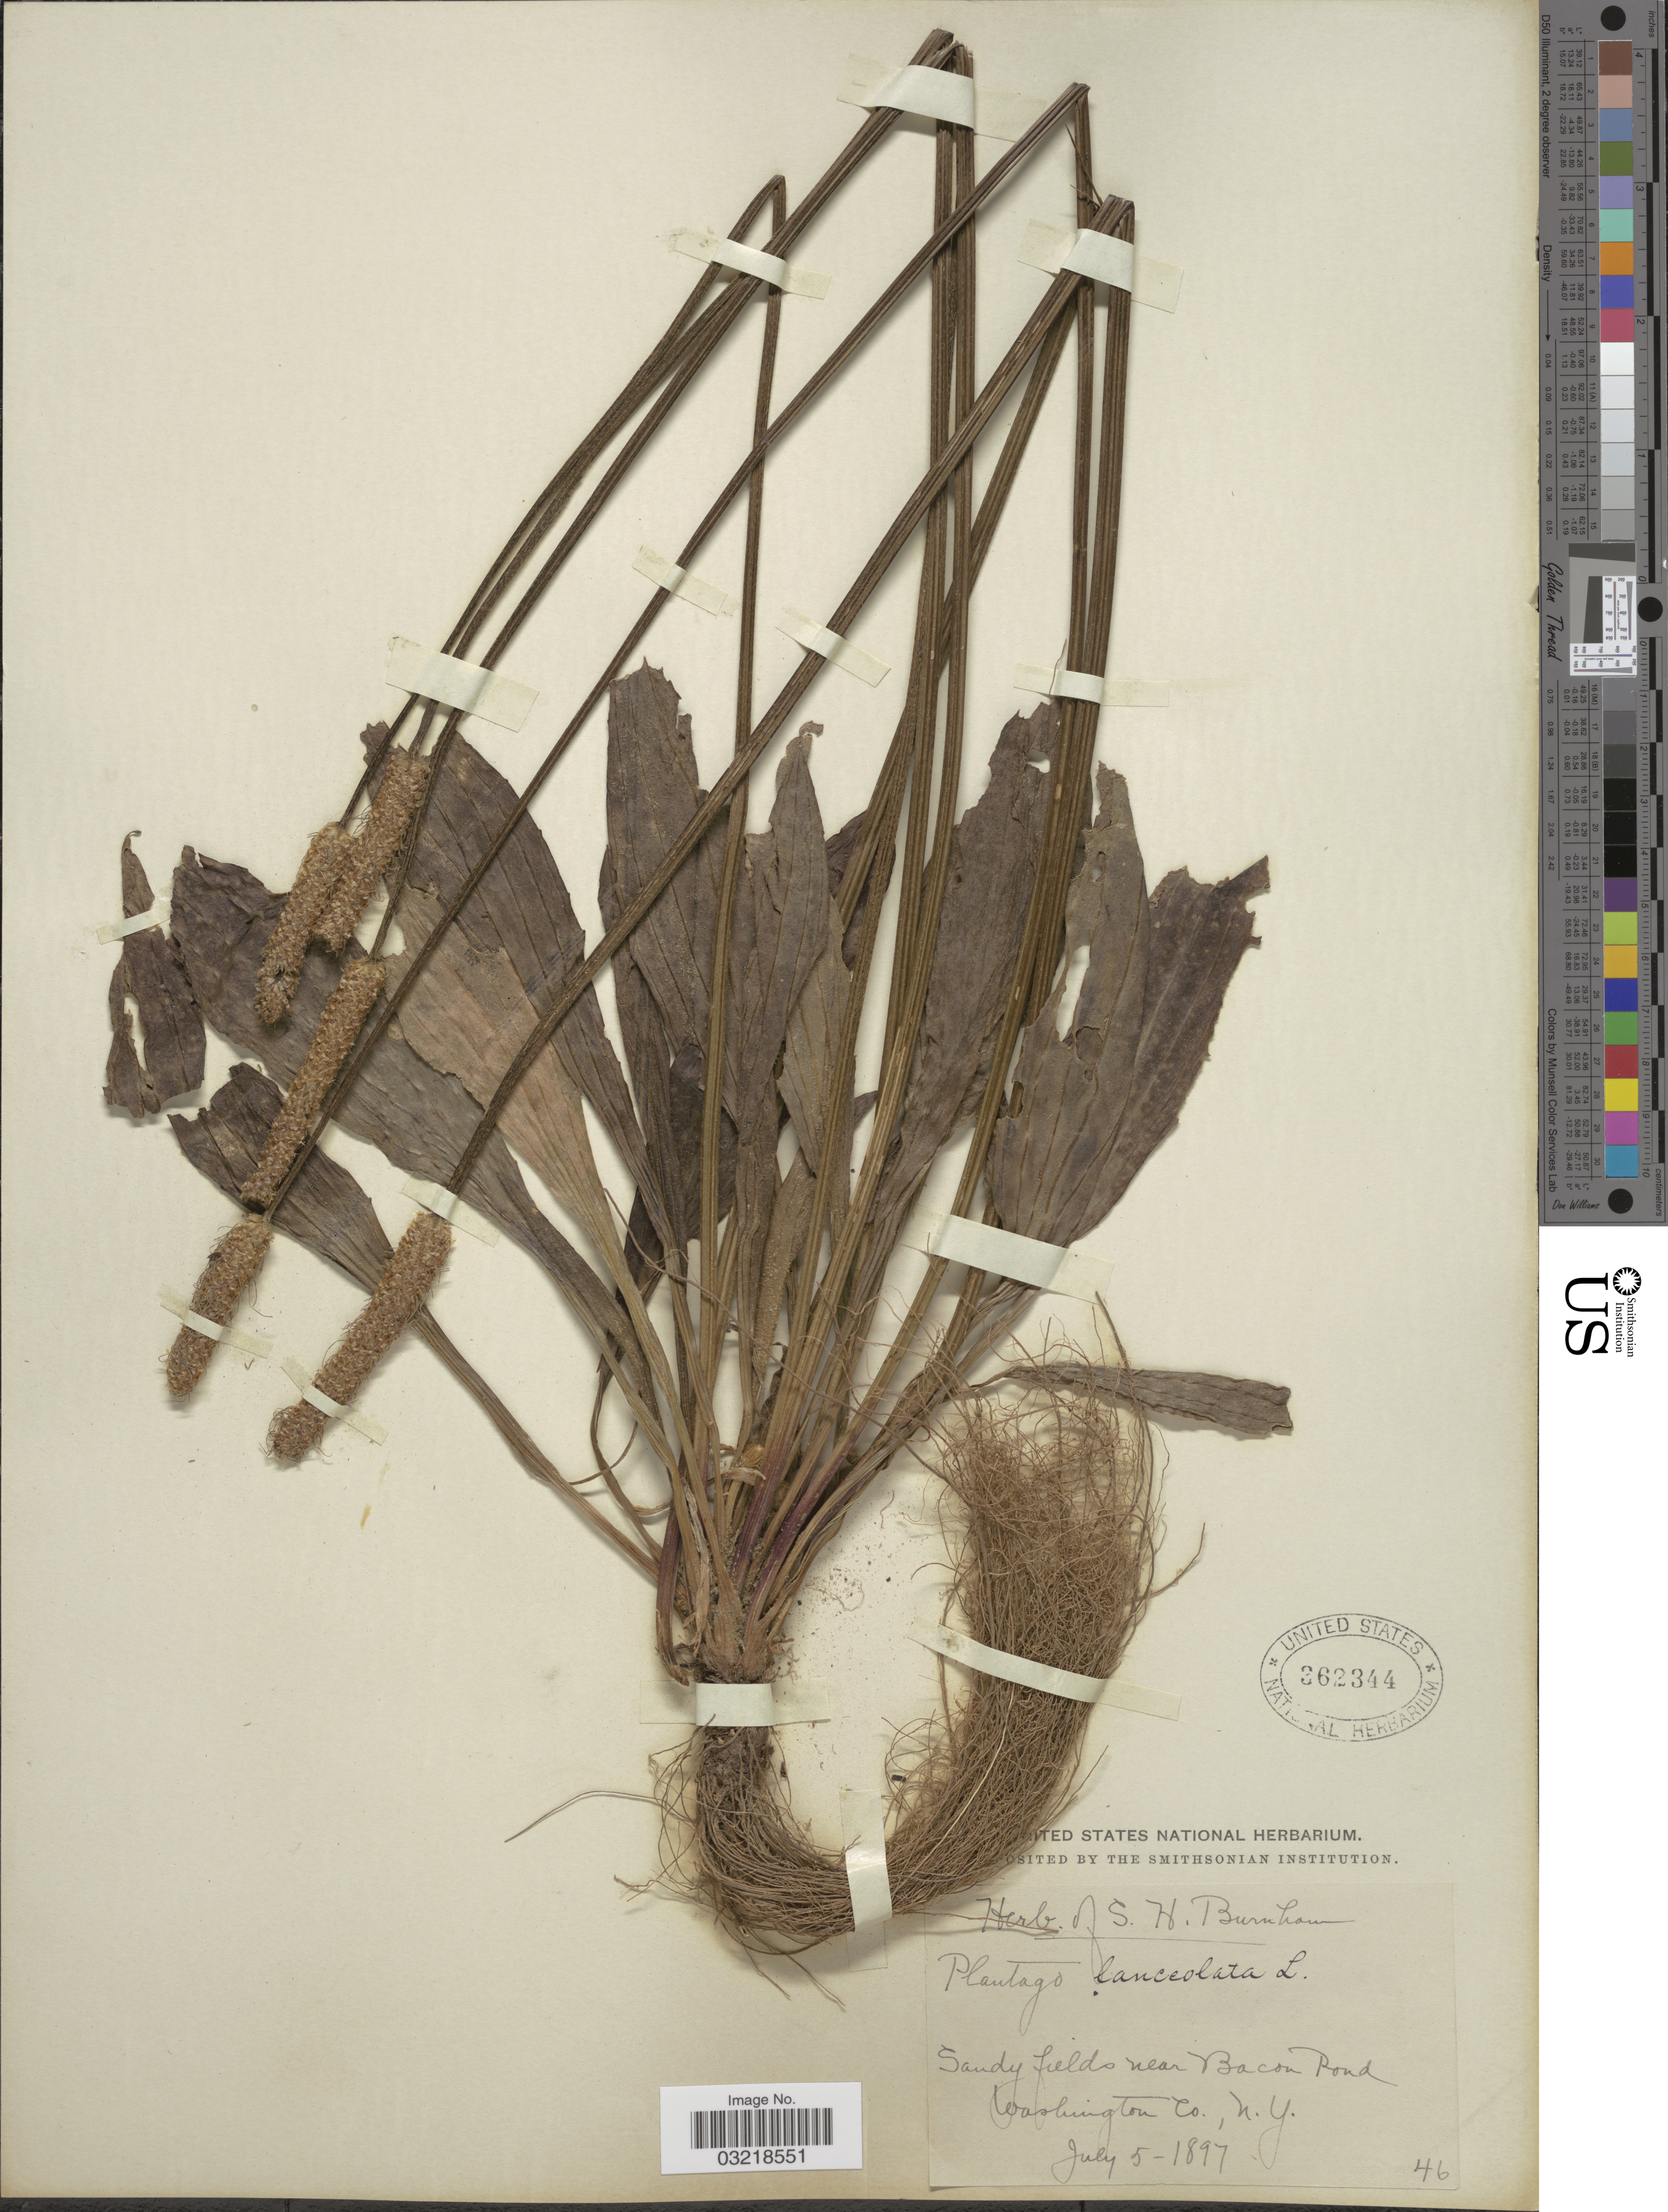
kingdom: Plantae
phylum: Tracheophyta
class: Magnoliopsida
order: Lamiales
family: Plantaginaceae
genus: Plantago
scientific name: Plantago lanceolata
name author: L.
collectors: ex herb. S.H. Burnham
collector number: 46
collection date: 1897-07-05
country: United States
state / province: New York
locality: Sandy fields near Bacon Pond, Washington Co.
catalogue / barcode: US 362344